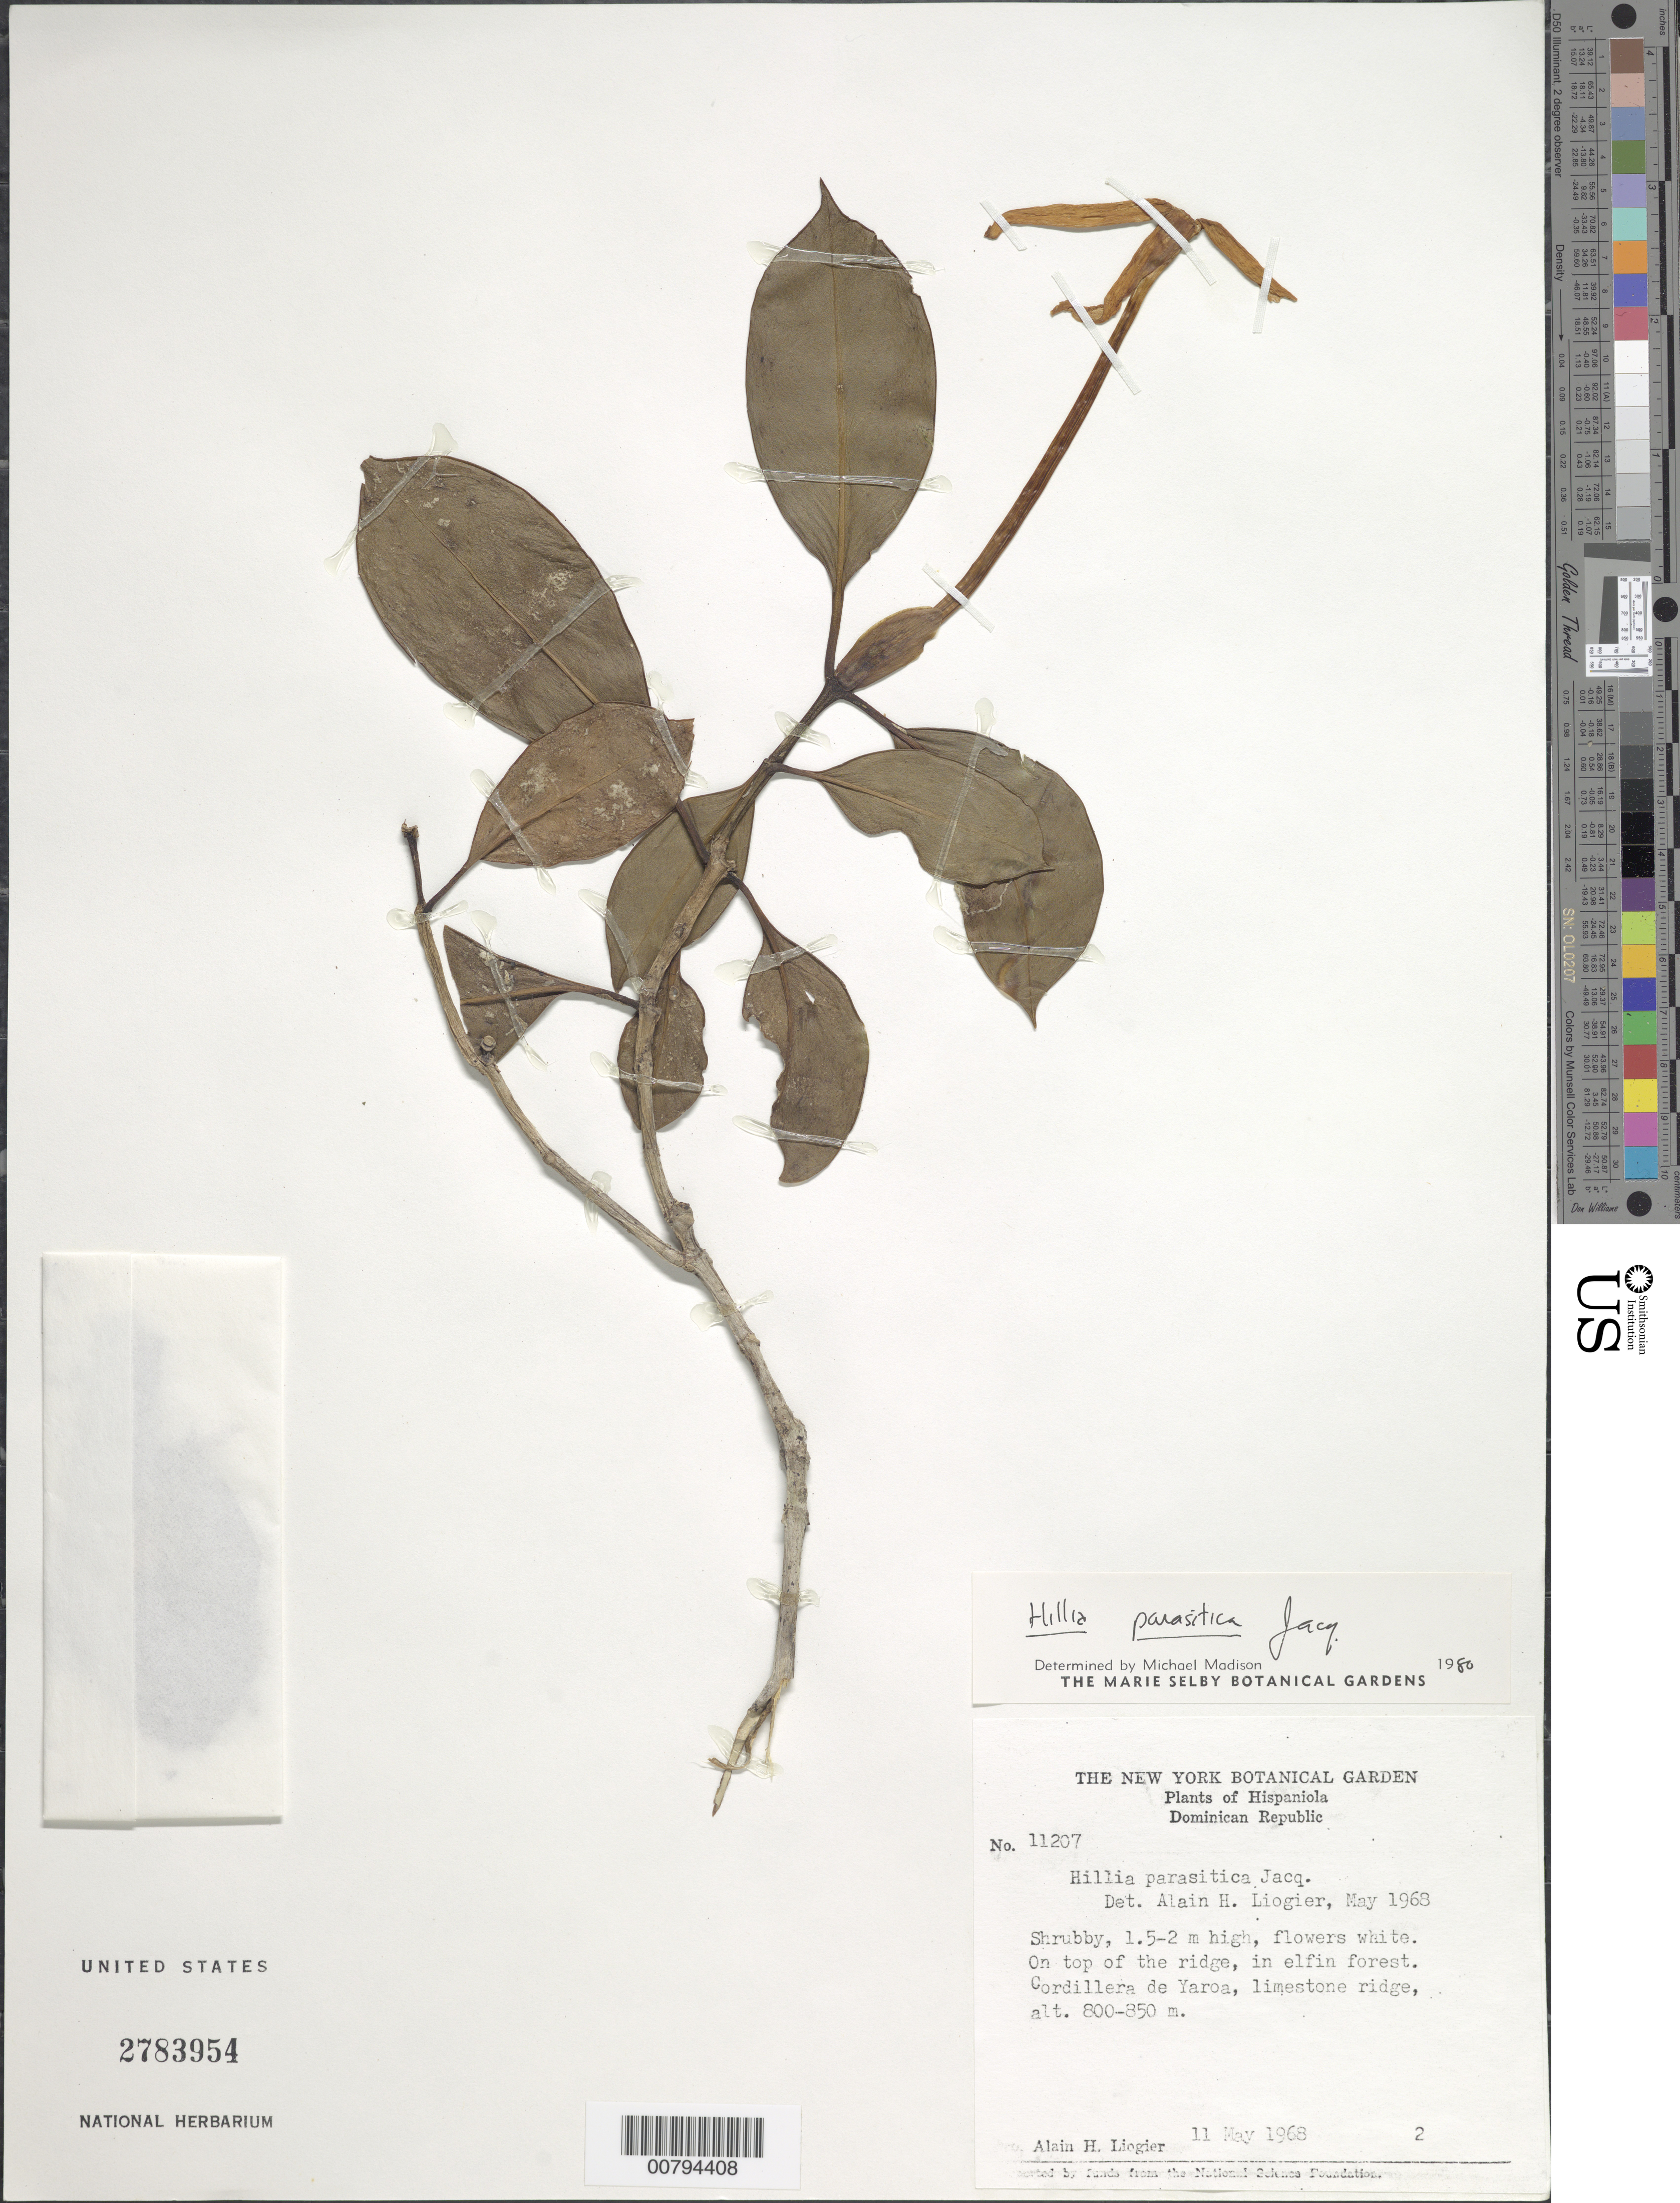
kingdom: Plantae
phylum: Tracheophyta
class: Magnoliopsida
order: Gentianales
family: Rubiaceae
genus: Hillia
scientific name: Hillia parasitica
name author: Jacq.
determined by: Liogier, Alain H.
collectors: A. H. Liogier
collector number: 11207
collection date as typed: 11 May 1968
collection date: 1968-05-11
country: Dominican Republic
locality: Cordillera de Yaroa. Ridge.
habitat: Elfin forest on limestone ridge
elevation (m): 800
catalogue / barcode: US 2783954